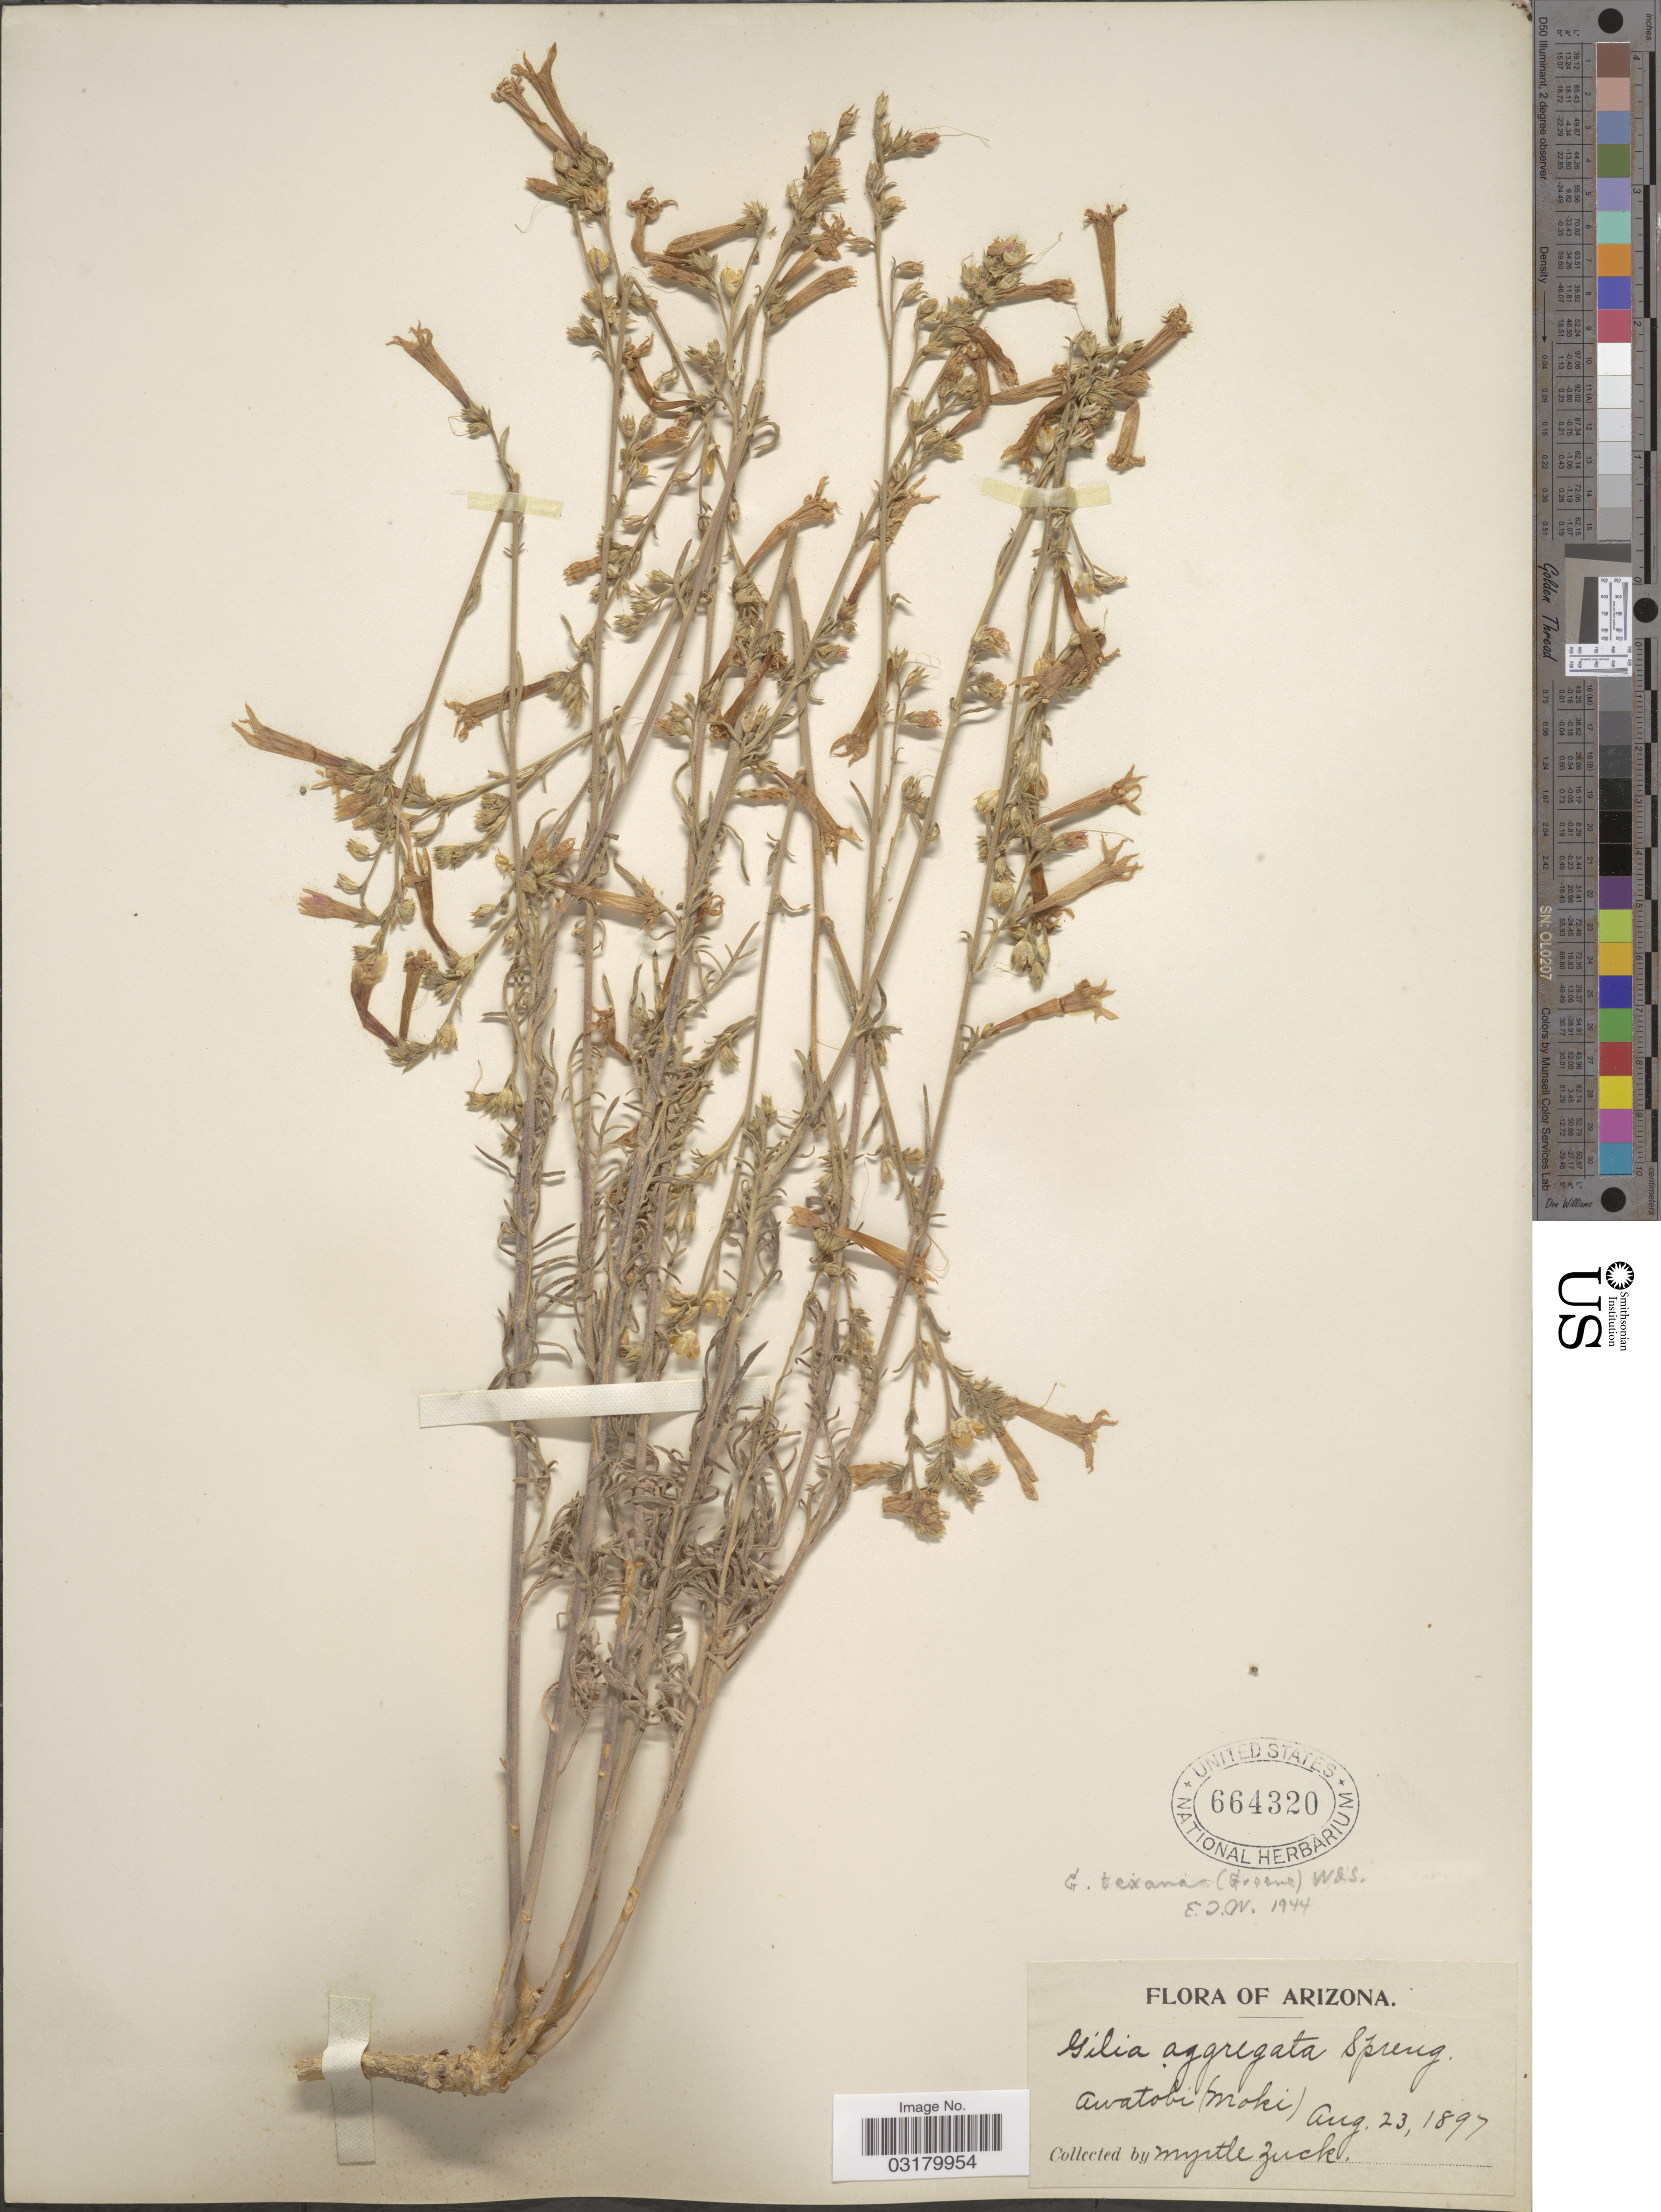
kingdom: Plantae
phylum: Tracheophyta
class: Magnoliopsida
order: Ericales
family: Polemoniaceae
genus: Ipomopsis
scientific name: Ipomopsis aggregata subsp. formosissima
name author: (Greene) Wherry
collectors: M. Zuck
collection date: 1897-08-23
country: United States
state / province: Arizona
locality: Awatobi (Moki).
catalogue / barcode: US 664320